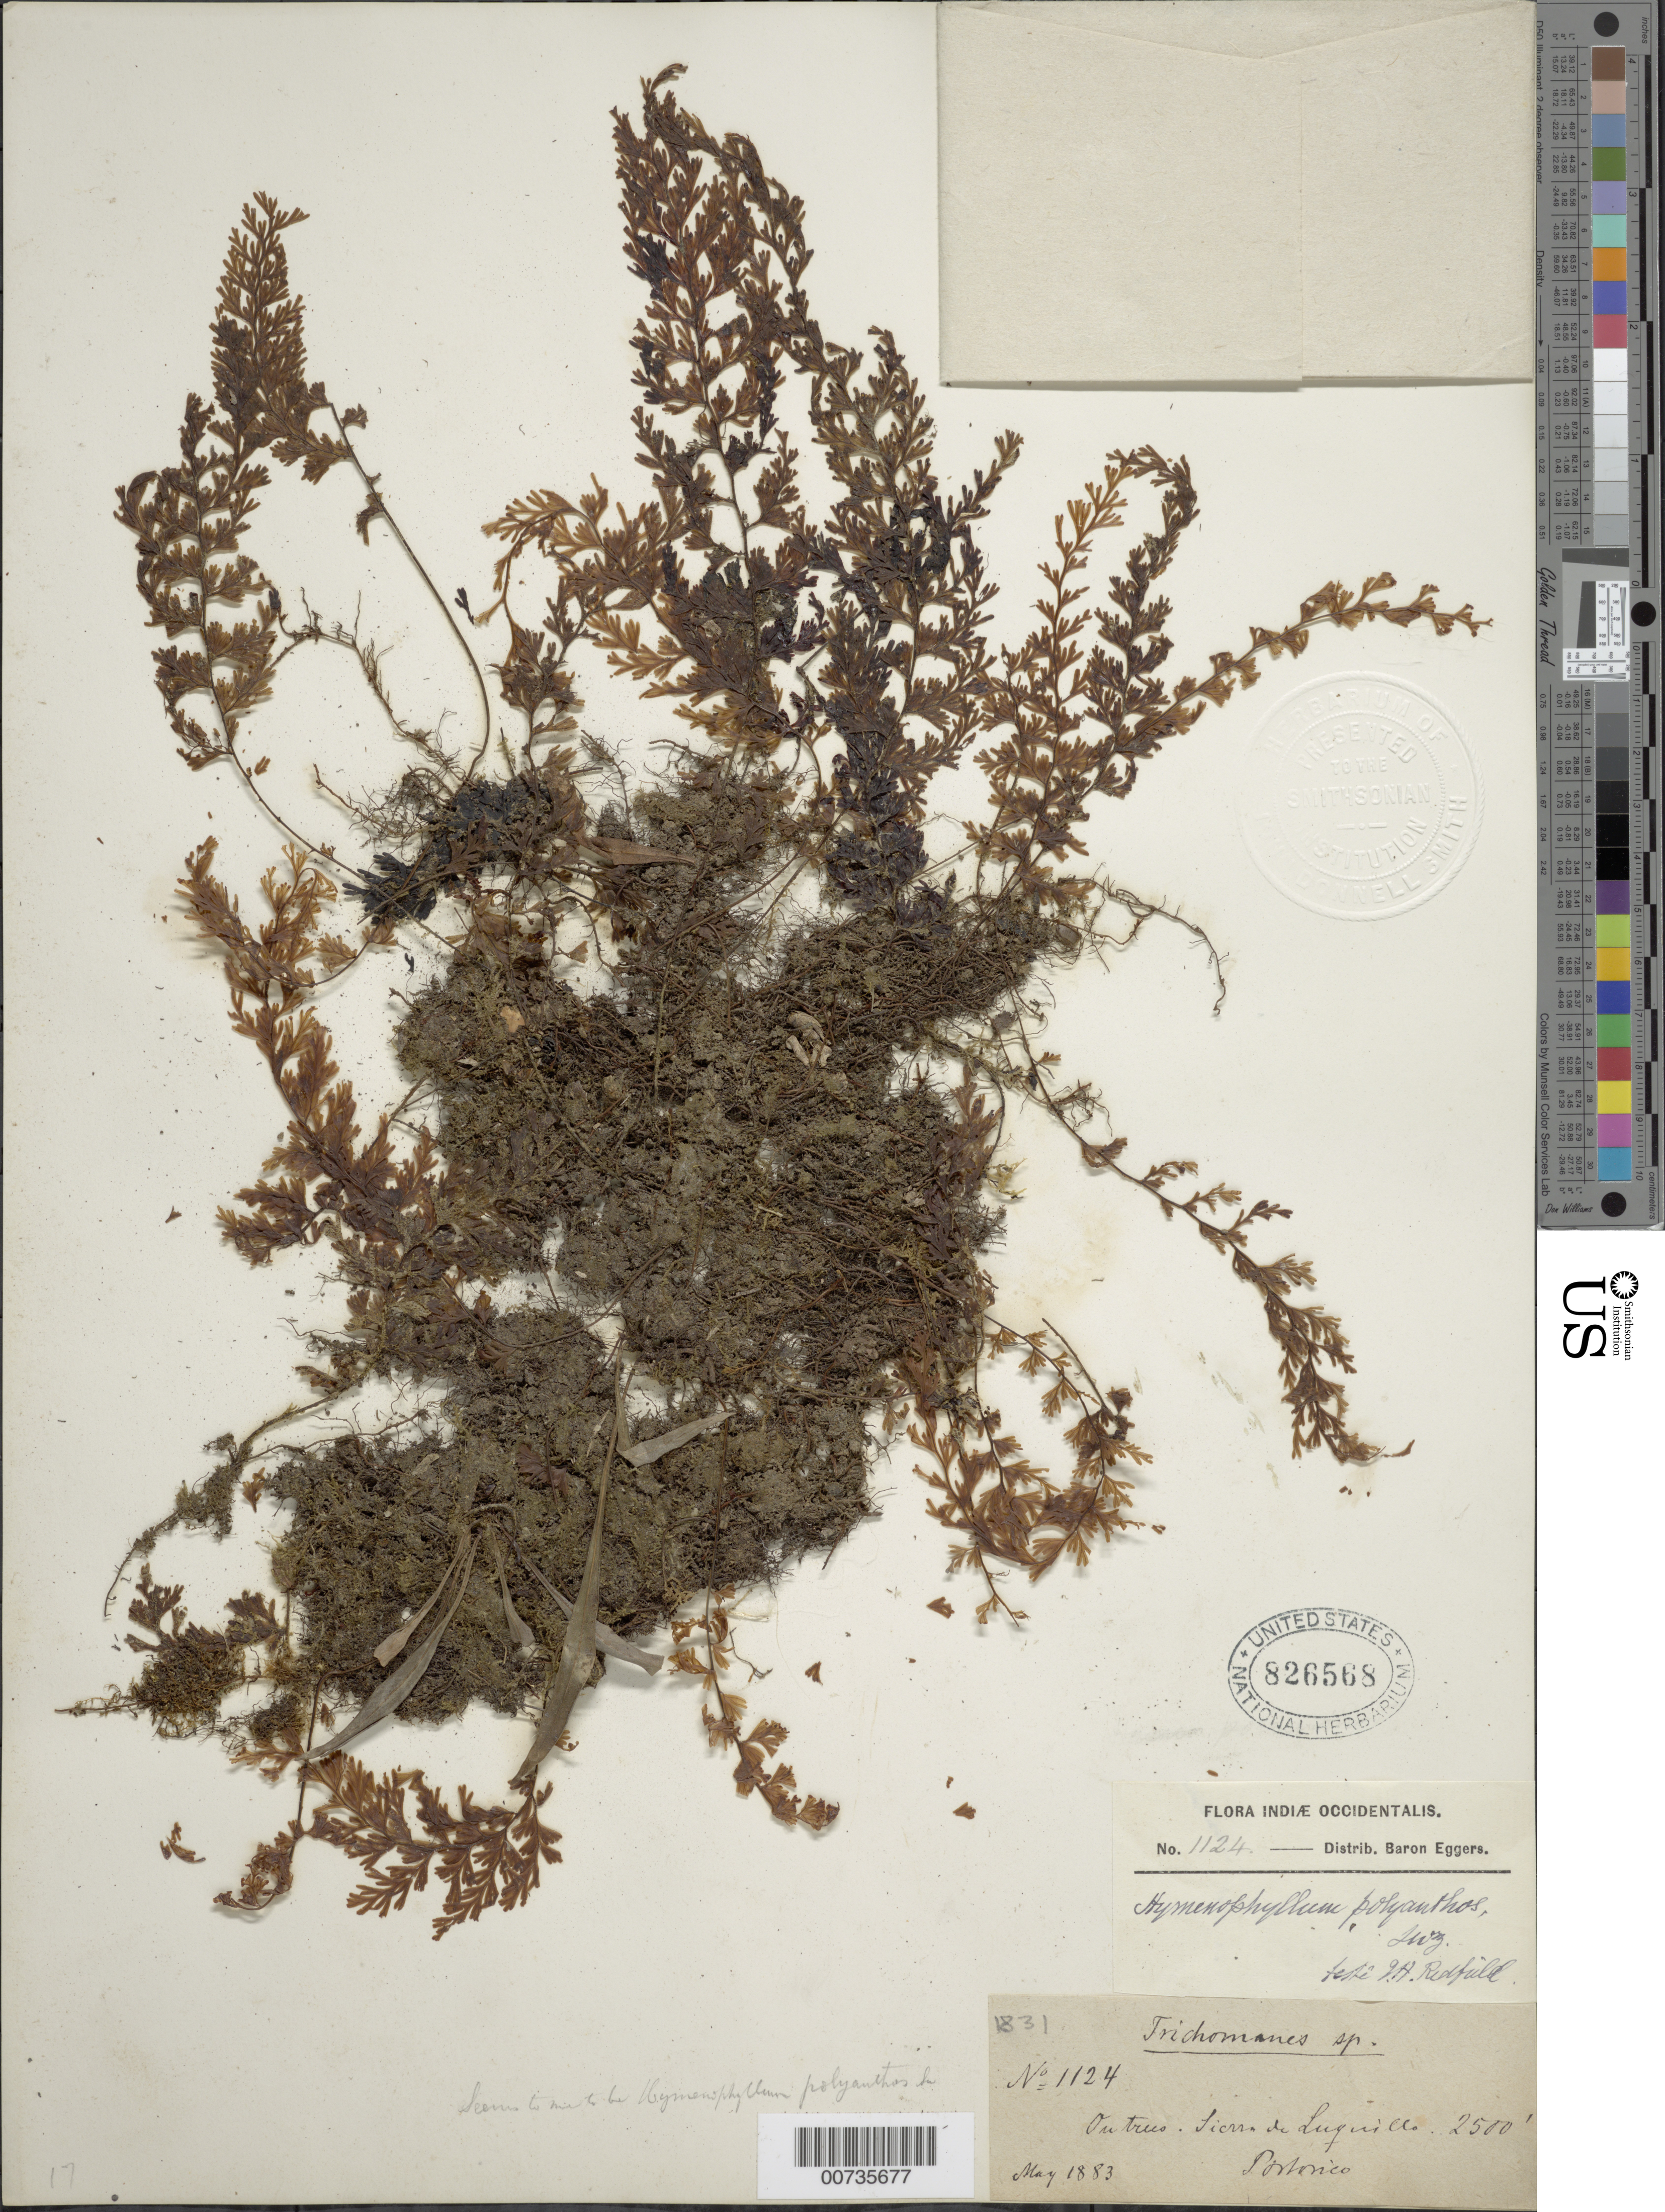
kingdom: Plantae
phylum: Tracheophyta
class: Polypodiopsida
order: Hymenophyllales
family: Hymenophyllaceae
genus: Hymenophyllum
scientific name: Hymenophyllum polyanthos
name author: (Sw.) Sw.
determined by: Redfield, V. H.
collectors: H. F. A. von Eggers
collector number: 1124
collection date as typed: May 1883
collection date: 1883-05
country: Puerto Rico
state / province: Luquillo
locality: Sierra de Luquillo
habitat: On trees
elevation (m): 762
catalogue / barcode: US 826568